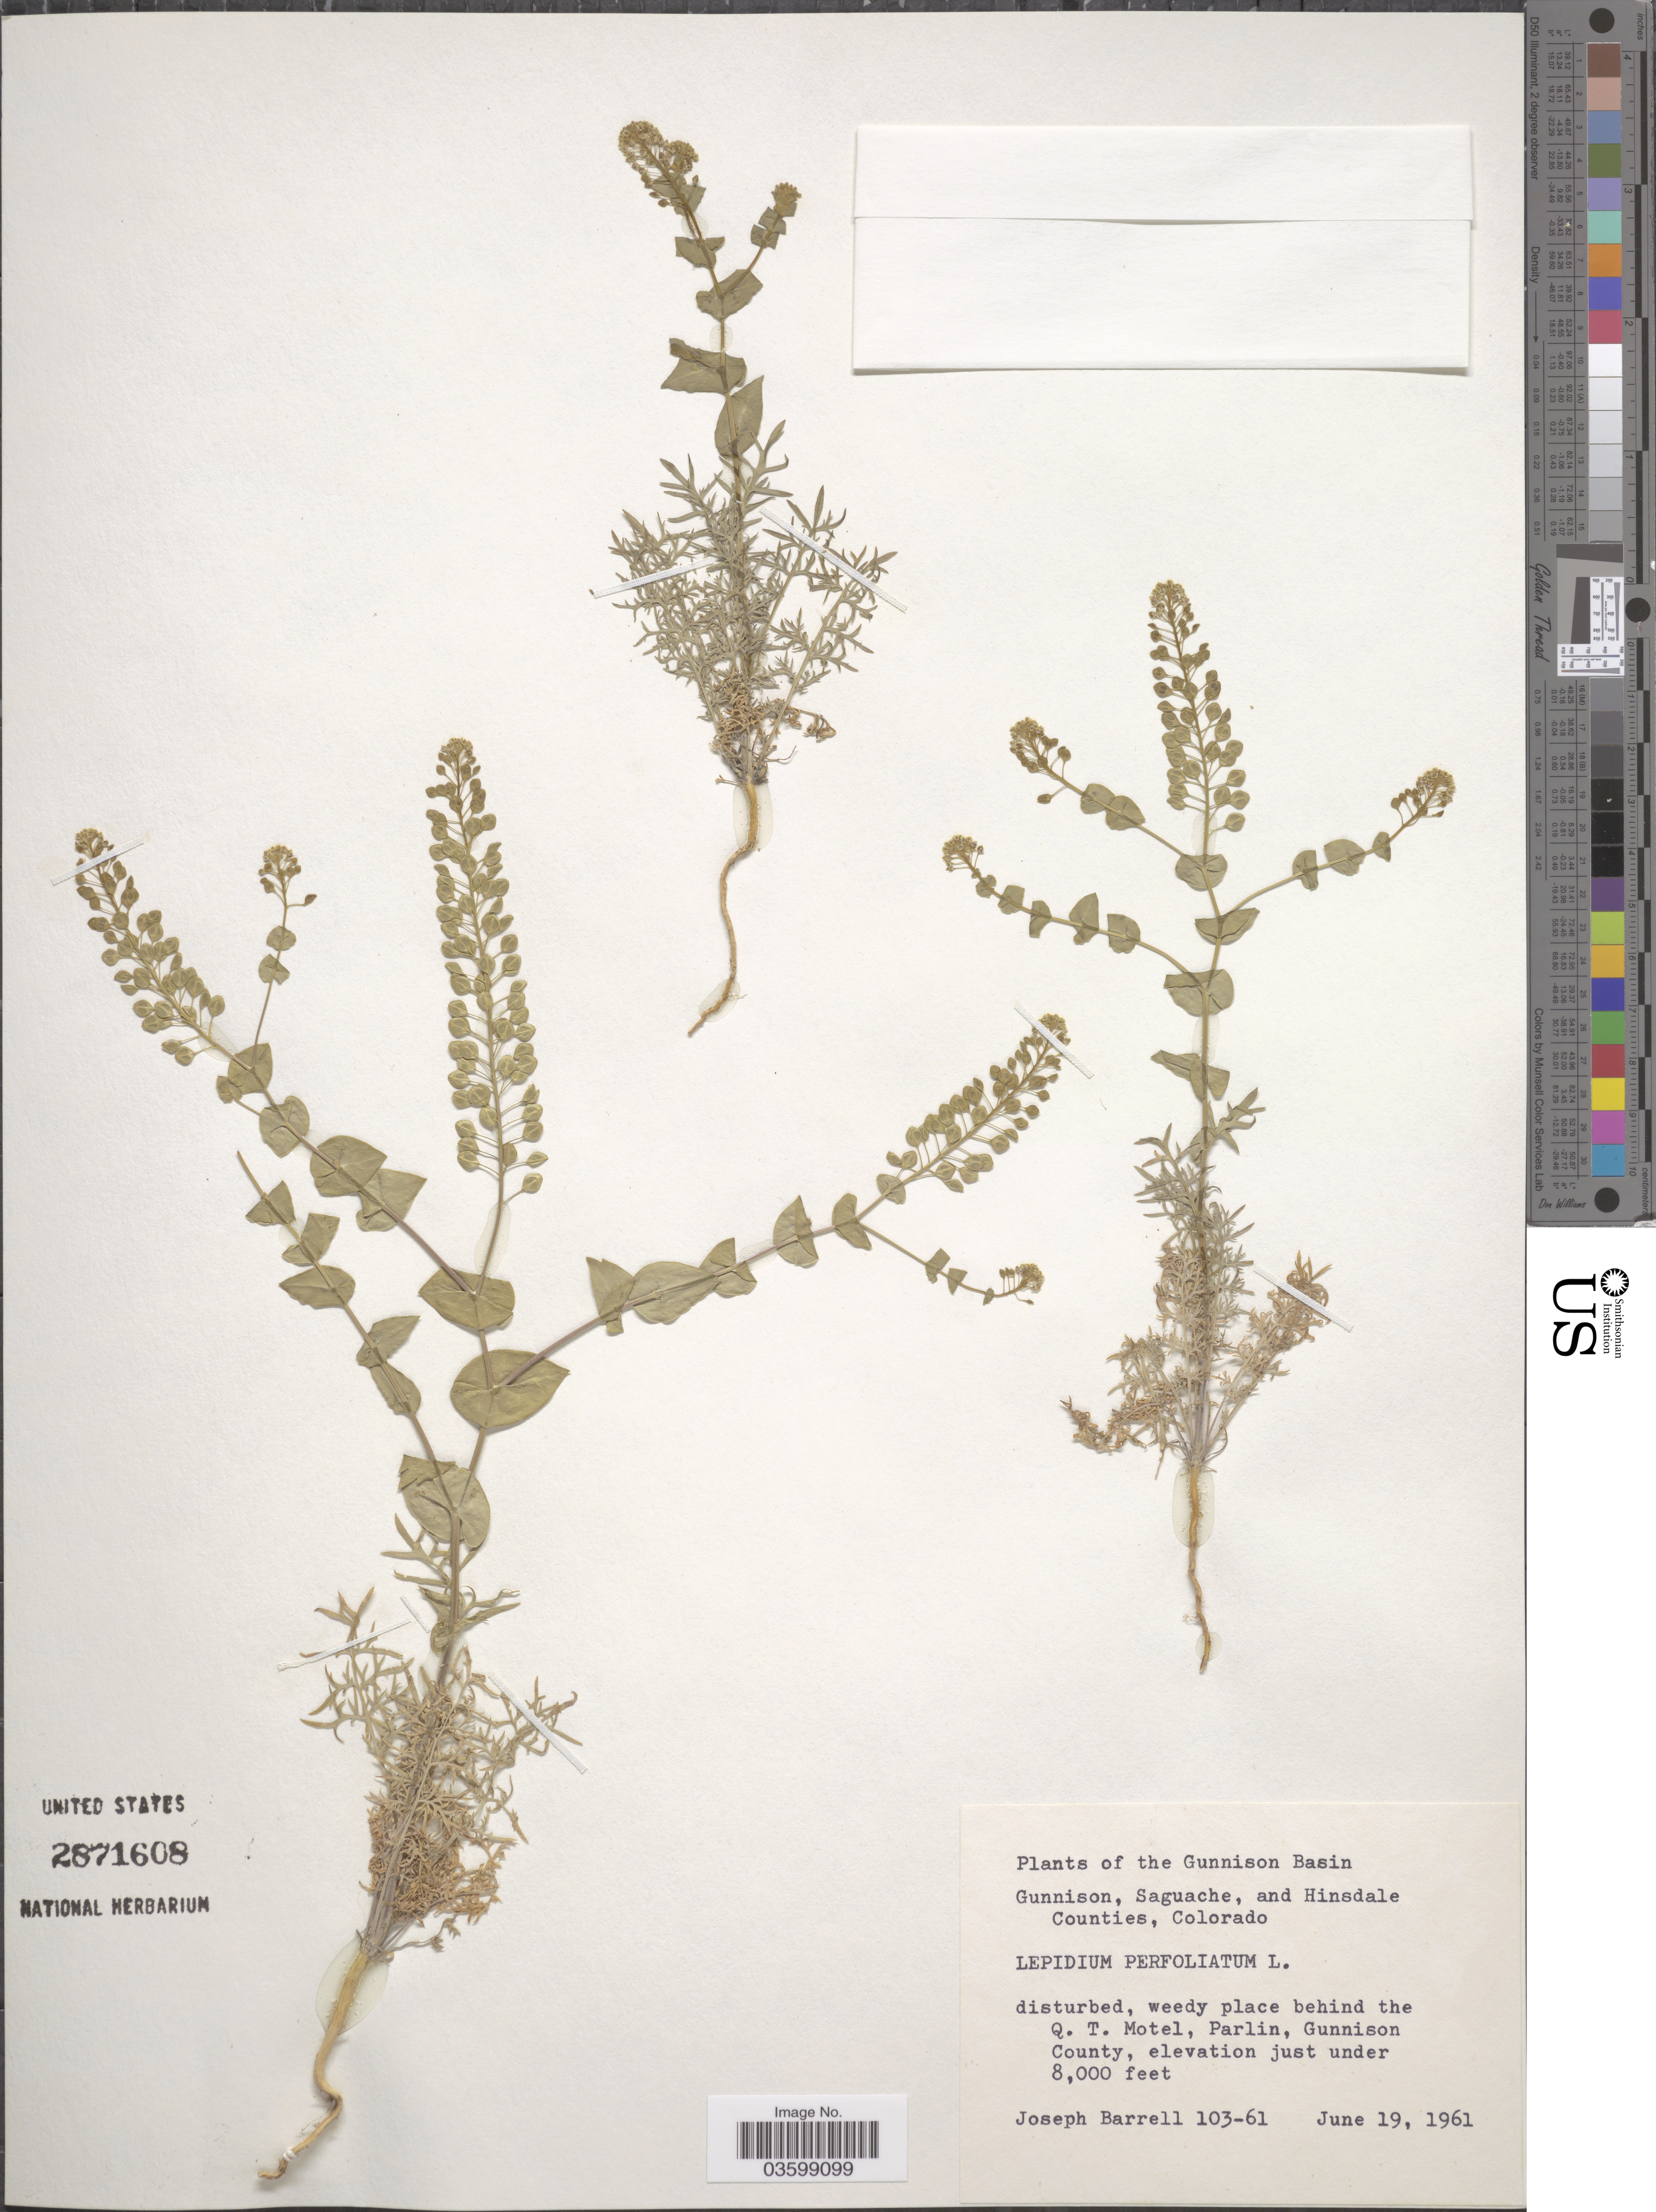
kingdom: Plantae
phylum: Tracheophyta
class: Magnoliopsida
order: Brassicales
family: Brassicaceae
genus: Lepidium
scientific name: Lepidium perfoliatum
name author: L.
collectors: J. Barrell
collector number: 103-61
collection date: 1961-06-19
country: United States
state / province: Colorado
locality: The Gunnison Basin. Weedy place behind the Q. T. Motel, Parlin, Gunnison County.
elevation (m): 2438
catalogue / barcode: US 2871608